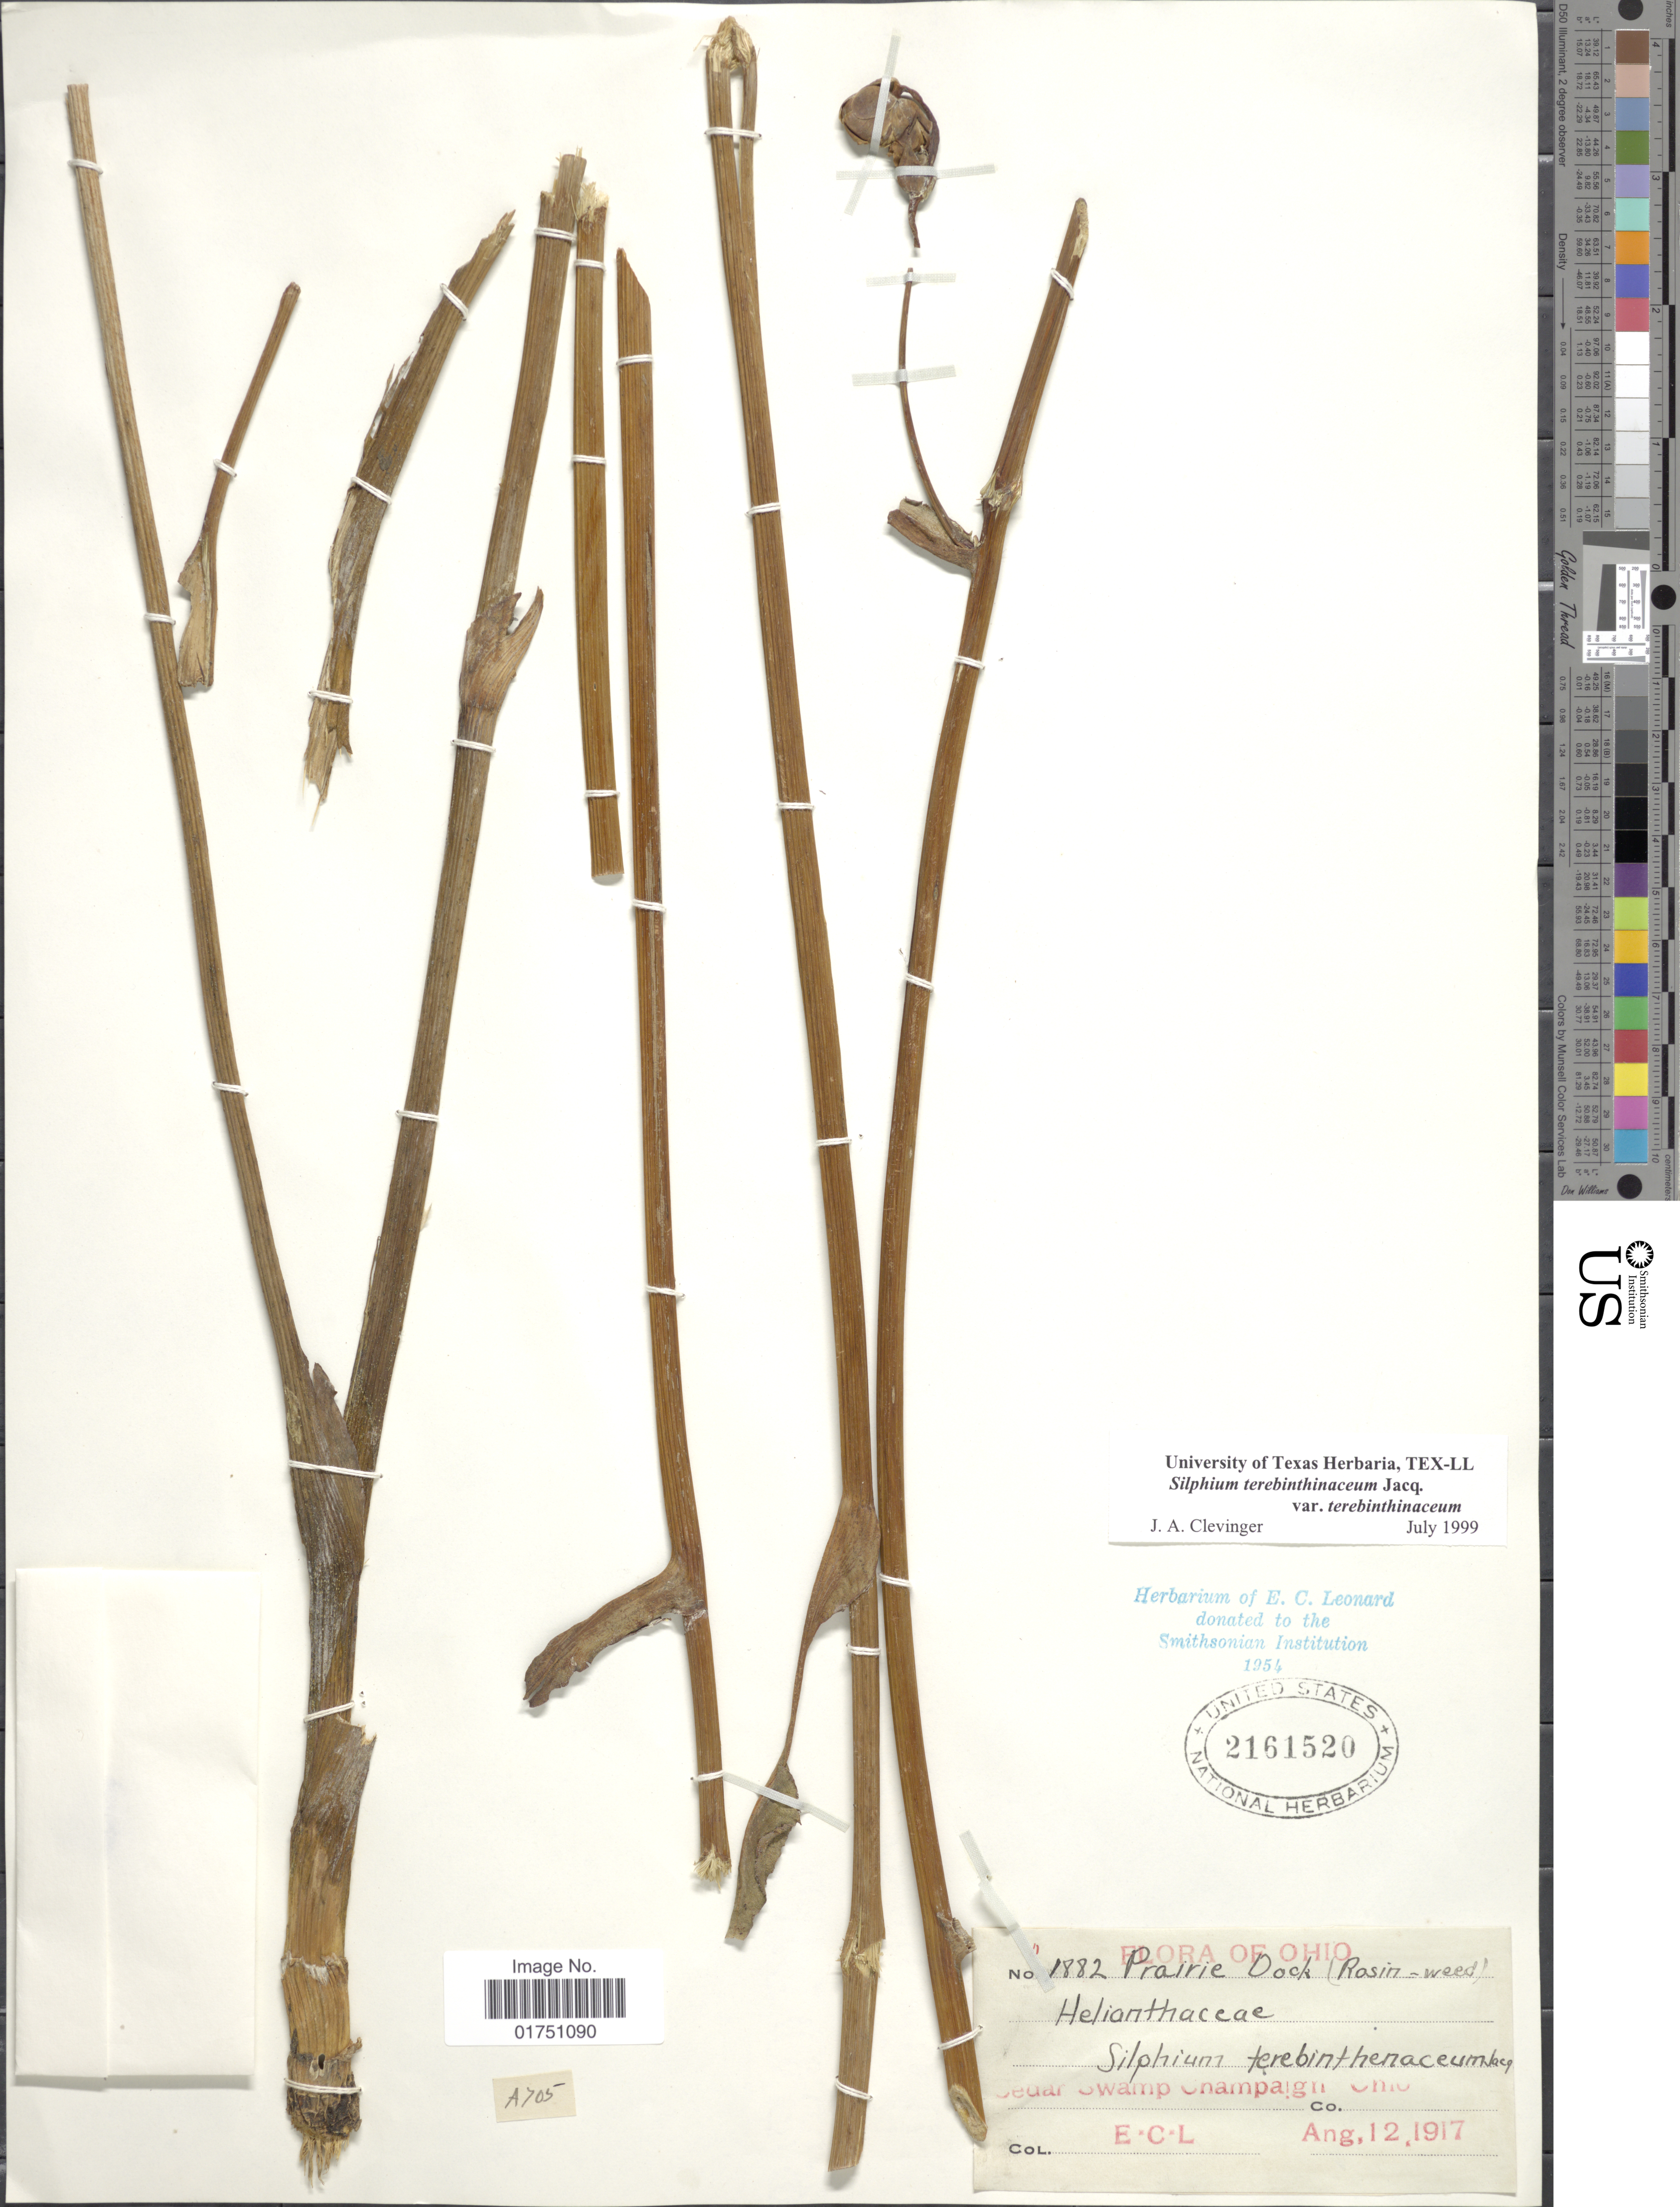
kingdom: Plantae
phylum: Tracheophyta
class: Magnoliopsida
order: Asterales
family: Asteraceae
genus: Silphium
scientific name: Silphium terebinthinaceum var. terebinthinaceum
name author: Jacq.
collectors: E. C. Leonard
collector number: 1882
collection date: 1917-08-12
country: United States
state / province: Ohio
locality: Cedar Swamp Champaign Co. Ohio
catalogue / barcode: US 2161520